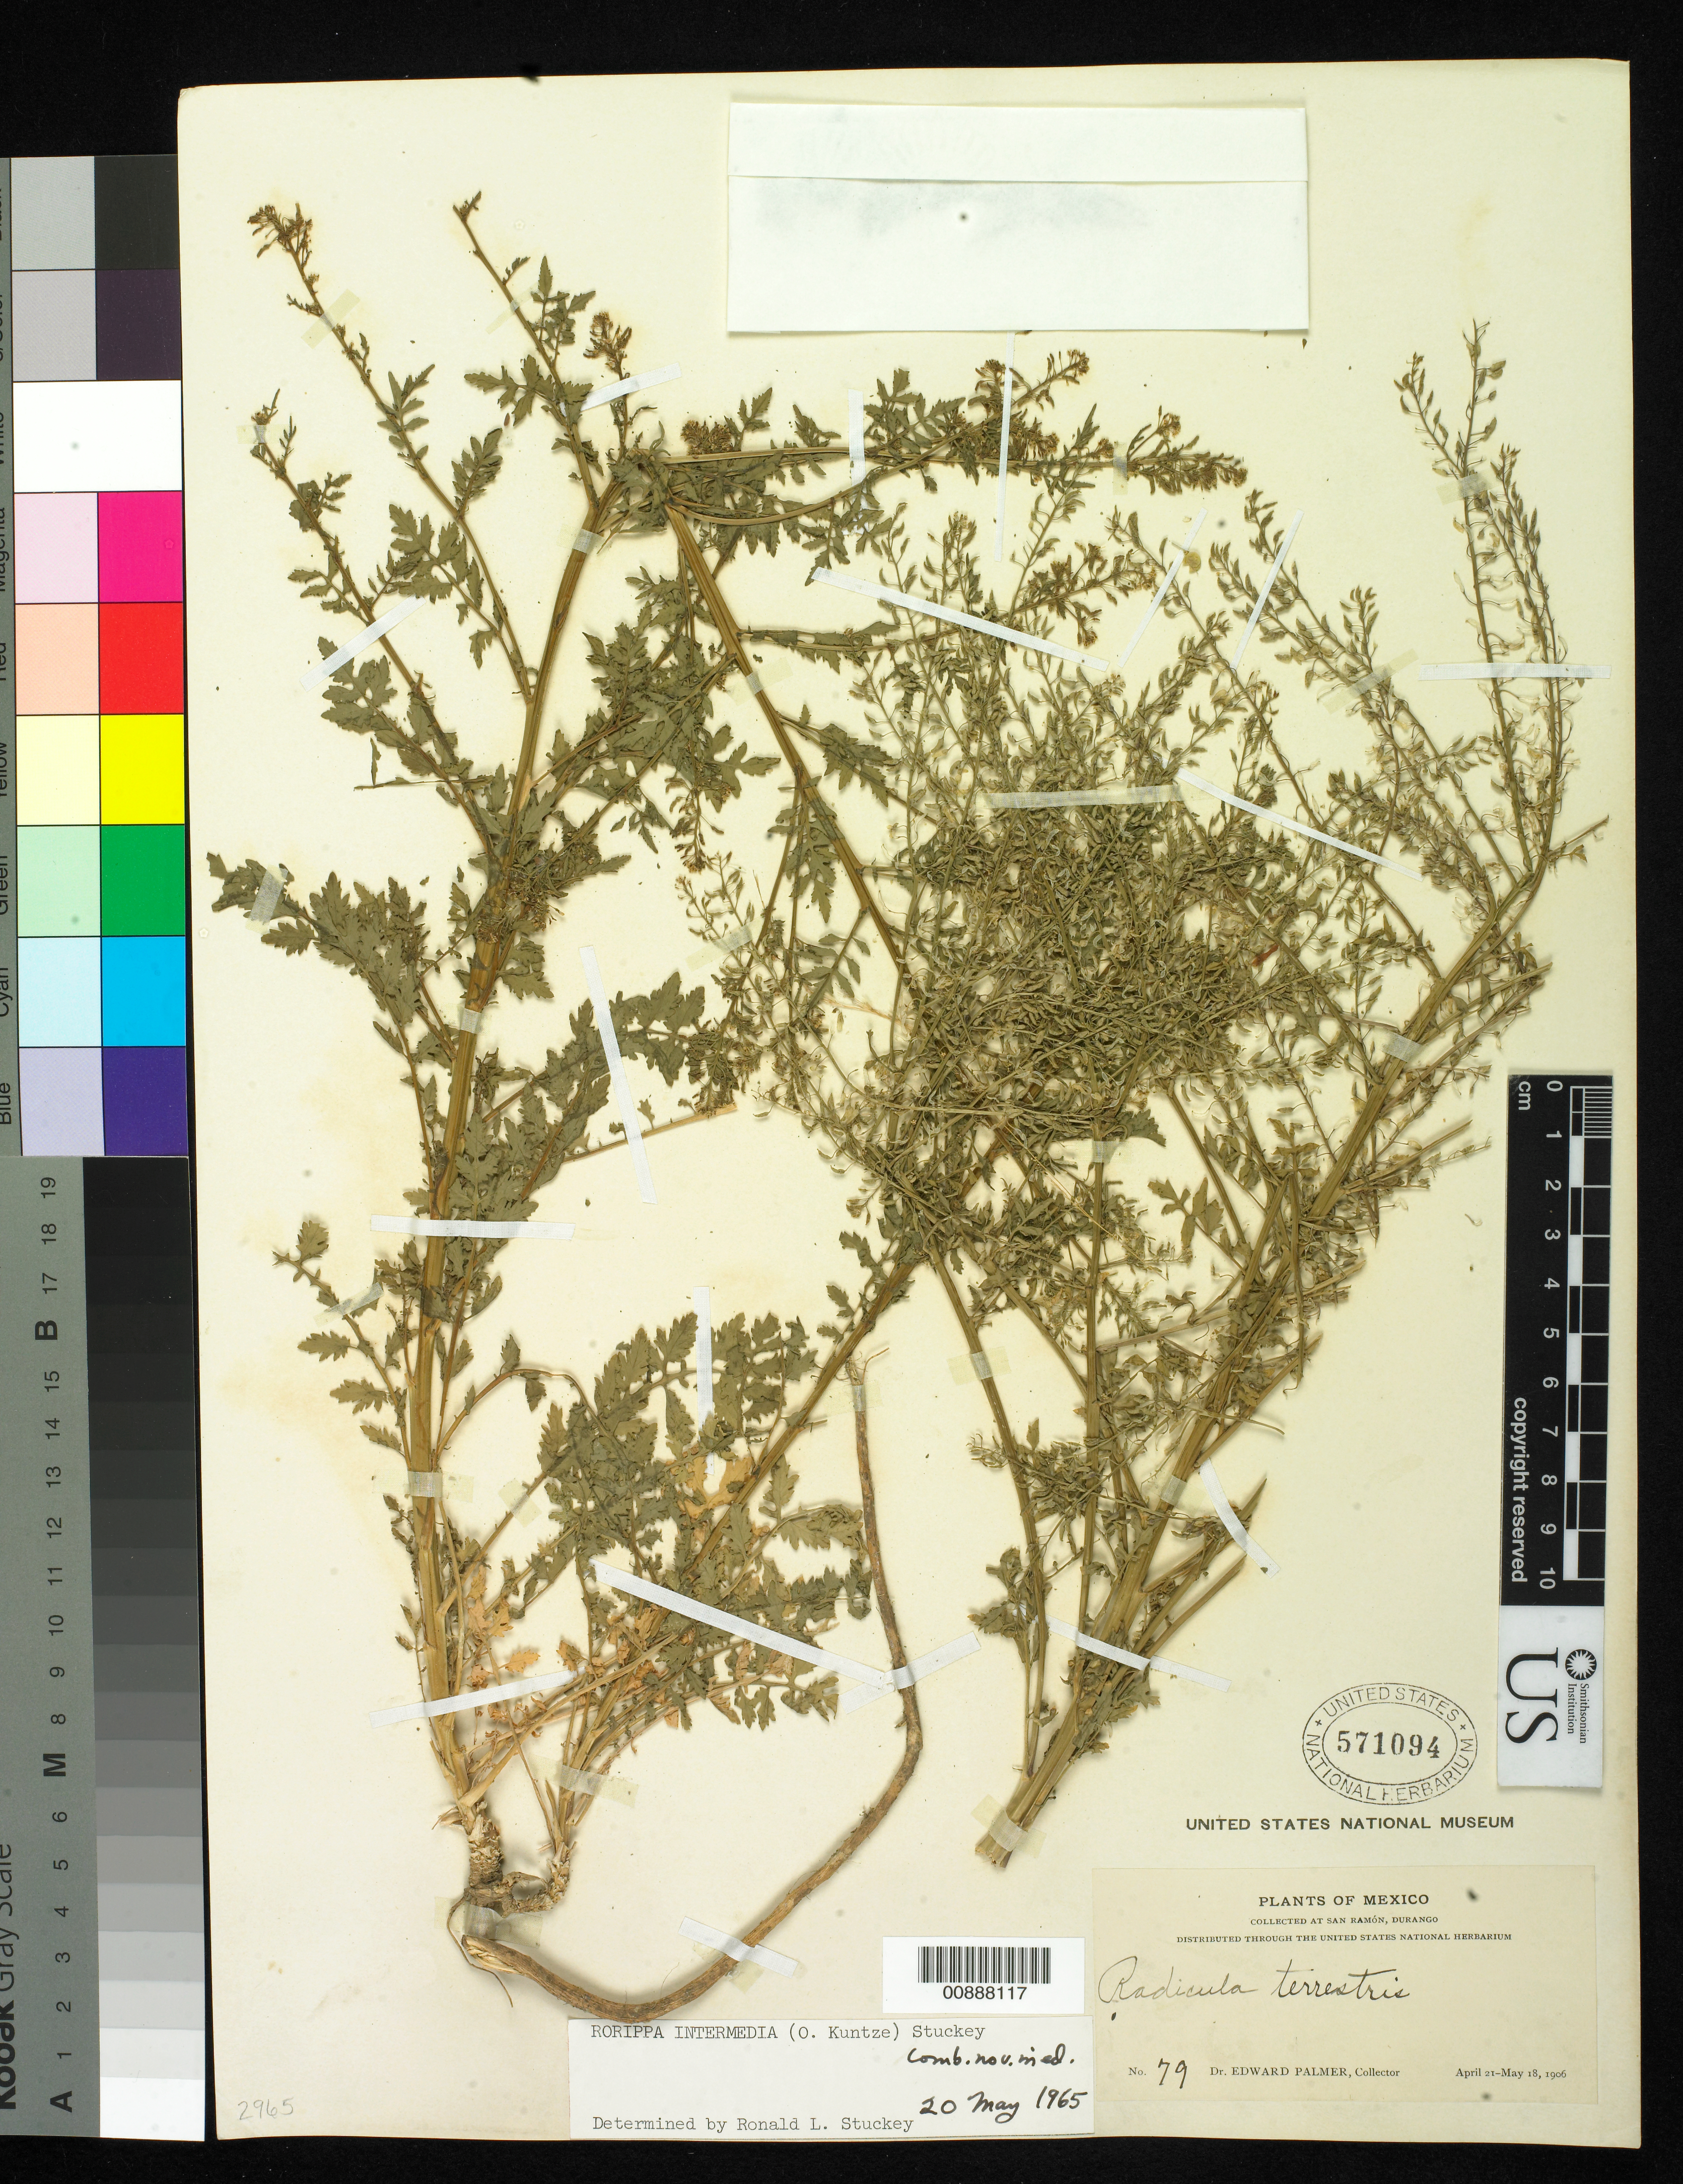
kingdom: Plantae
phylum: Tracheophyta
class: Magnoliopsida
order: Brassicales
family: Brassicaceae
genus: Rorippa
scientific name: Rorippa intermedia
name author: (Kuntze) Stuckey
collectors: E. Palmer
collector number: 79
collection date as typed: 21 Apr 1906 to 18 May 1906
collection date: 1906-04-21/1906-05-18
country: Mexico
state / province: Durango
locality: San Ramón, Durango.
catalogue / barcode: US 571094